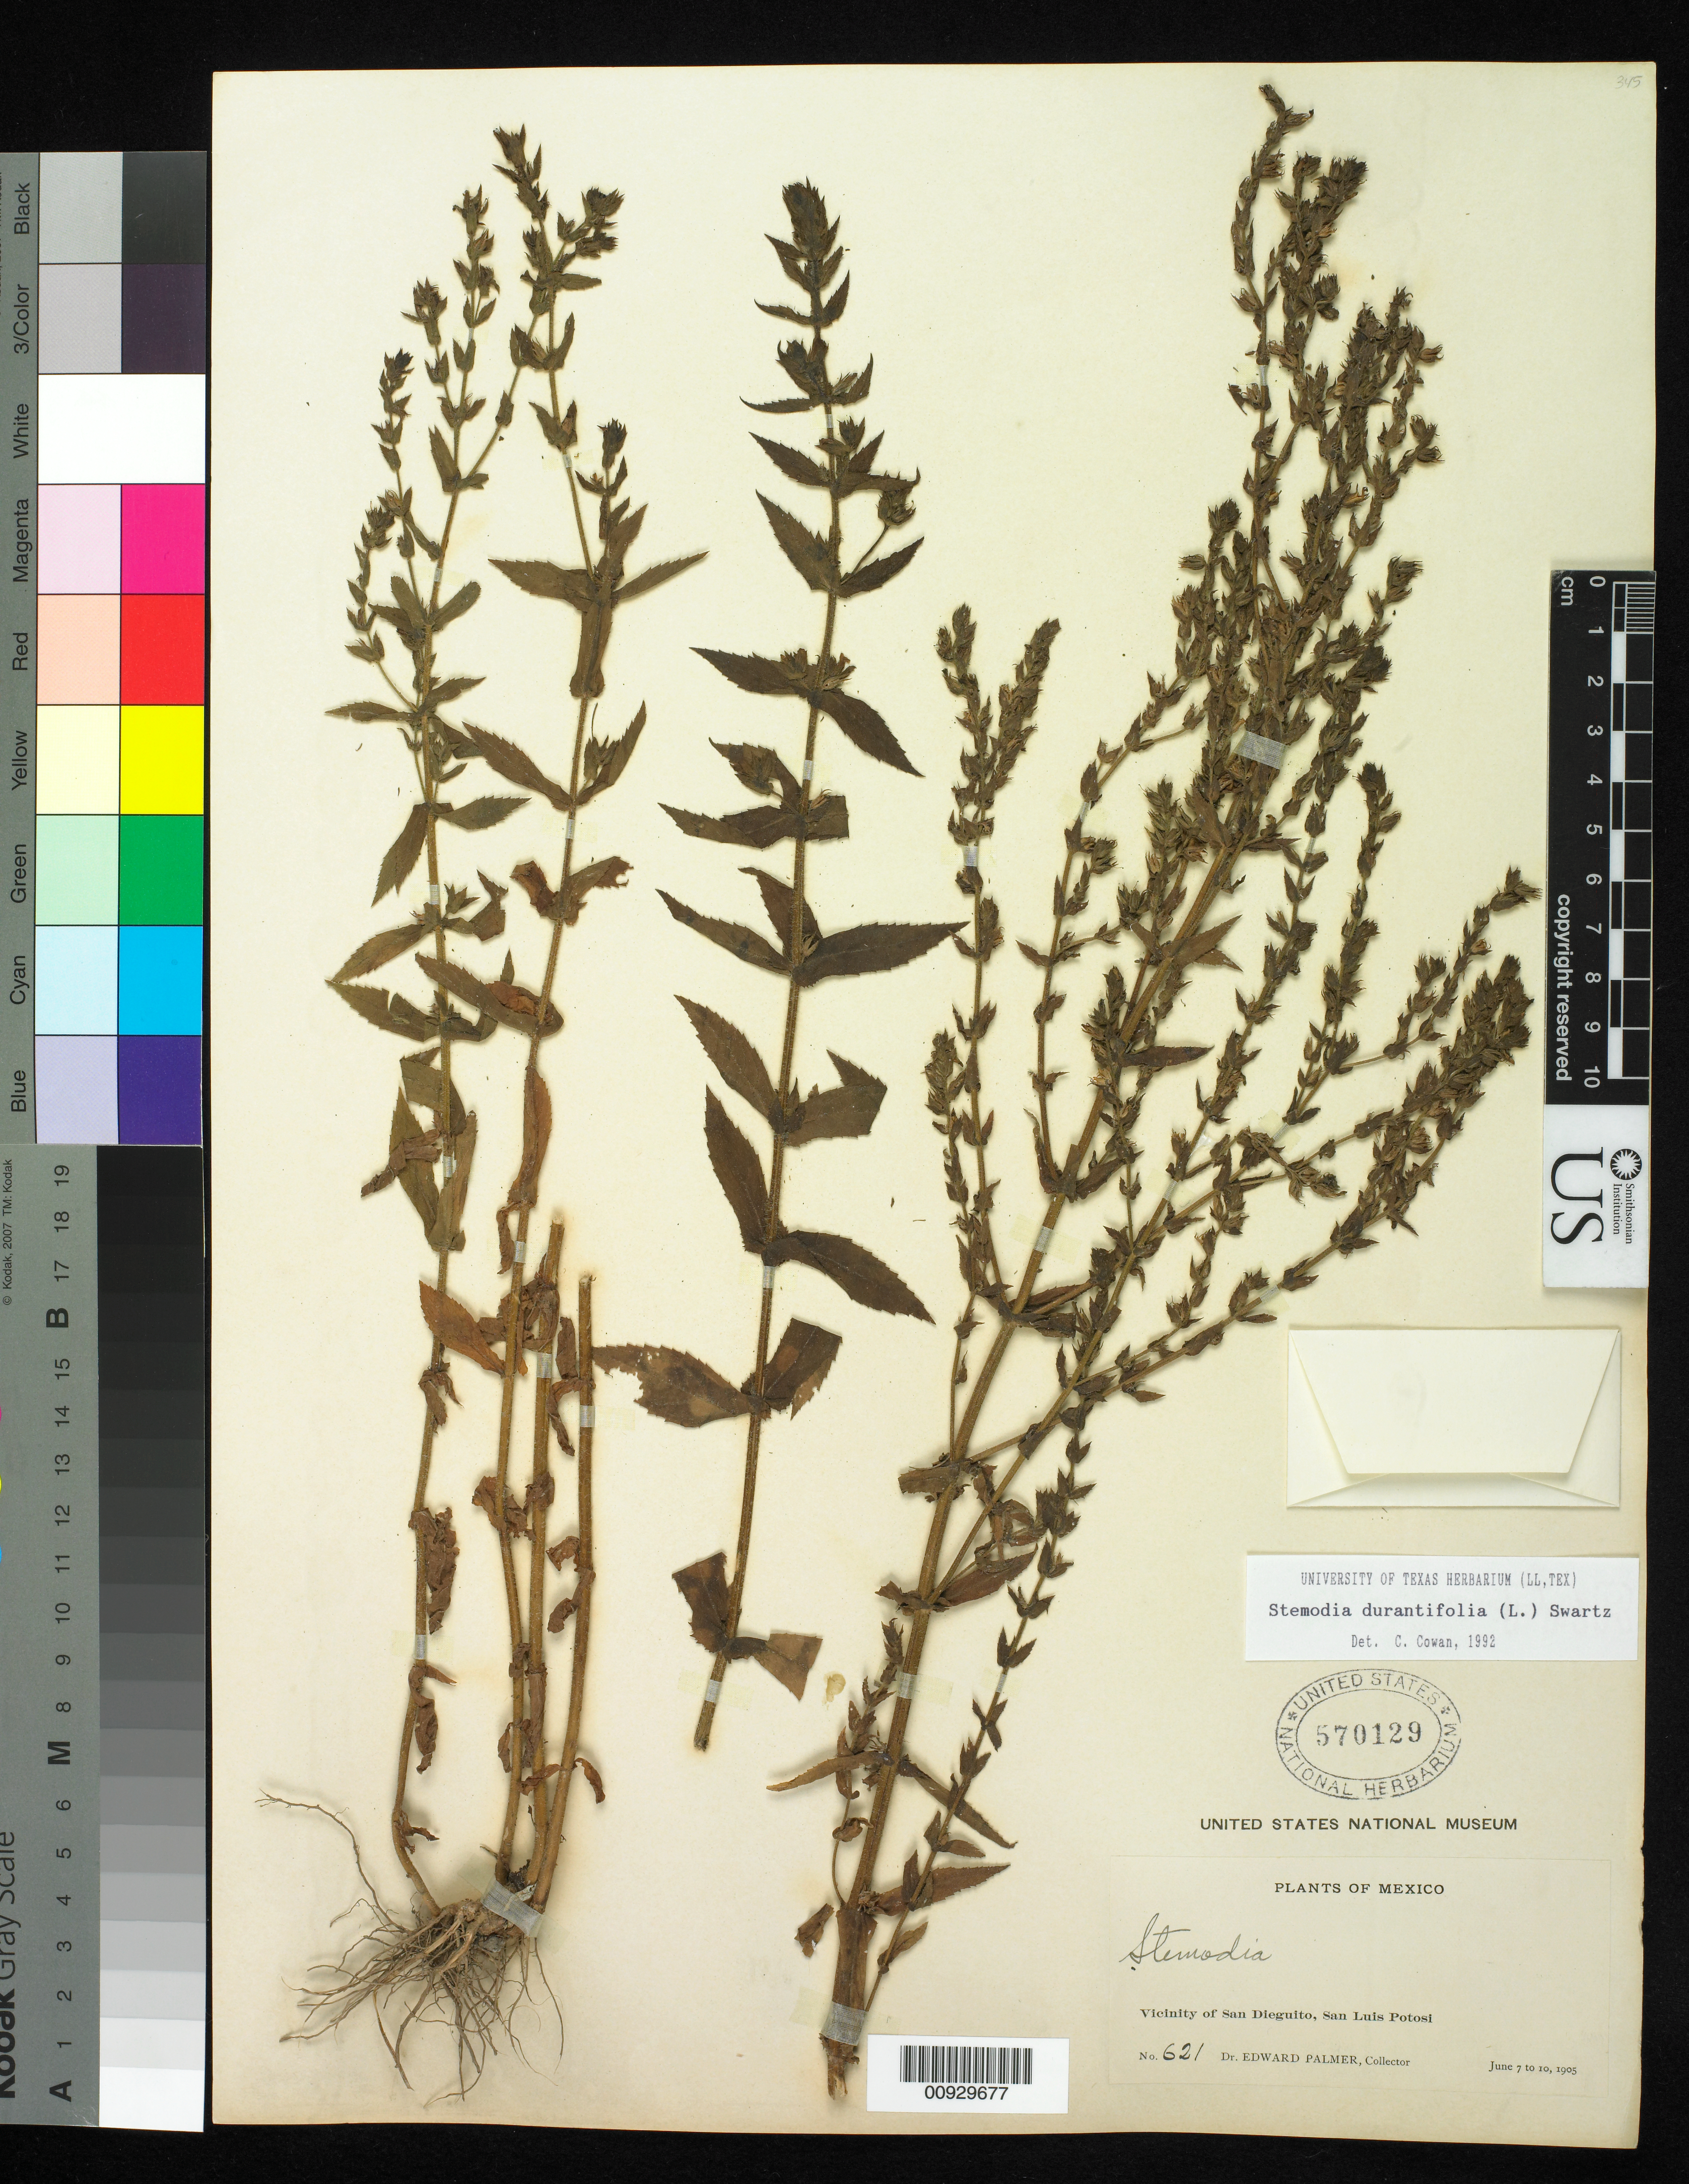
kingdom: Plantae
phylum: Tracheophyta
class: Magnoliopsida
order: Lamiales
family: Plantaginaceae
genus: Stemodia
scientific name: Stemodia durantifolia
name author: (L.) Sw.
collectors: E. Palmer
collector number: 621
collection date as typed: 07 Jun 1905 to 10 Jun 1905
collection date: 1905-06-07/1905-06-10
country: Mexico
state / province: San Luis Potosí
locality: Vicinity of San Dieguito.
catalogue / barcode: US 570129